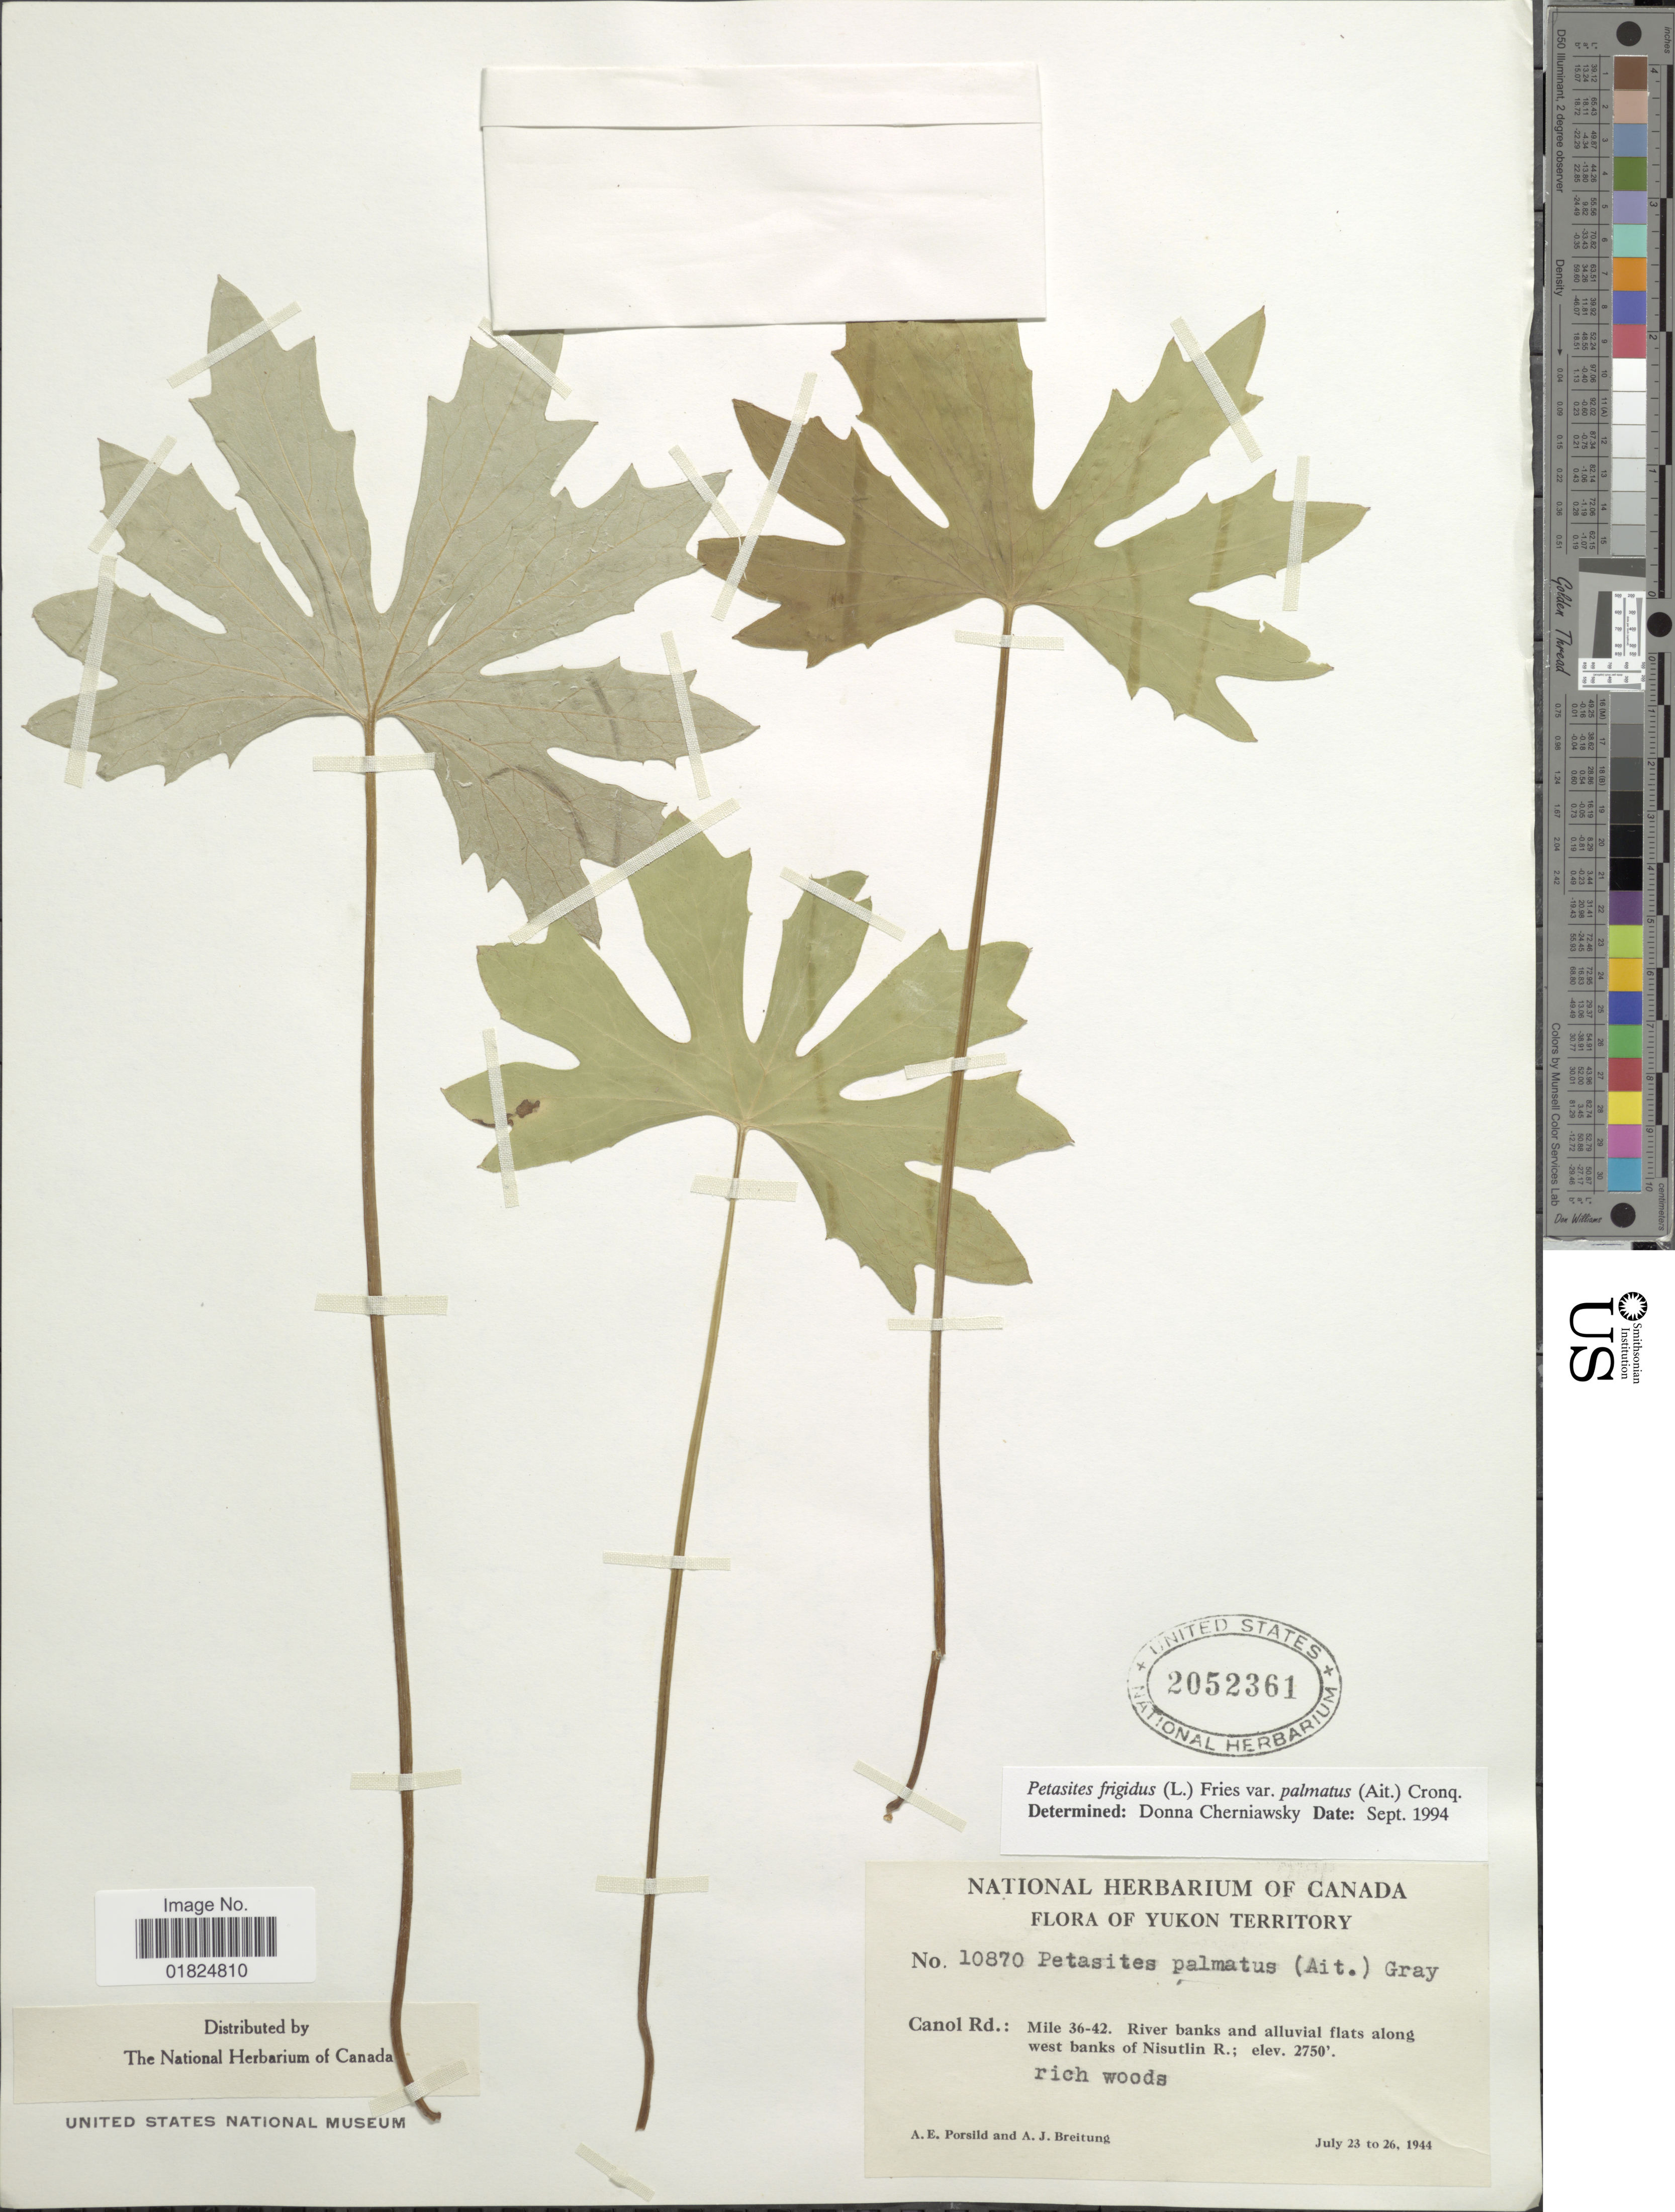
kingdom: Plantae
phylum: Tracheophyta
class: Magnoliopsida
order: Asterales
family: Asteraceae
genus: Petasites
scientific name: Petasites frigidus var. palmatus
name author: (Aiton) Cody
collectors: A. E. Porsild & A. Breitung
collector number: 10870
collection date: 1944-07-23/1944-07-26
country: Canada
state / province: Yukon Territory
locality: Yukon Territory. Canol Rd.: Mile 36-42. River banks of alluvial flats along west banks of Nisutlin R.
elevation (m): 838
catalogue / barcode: US 2052361